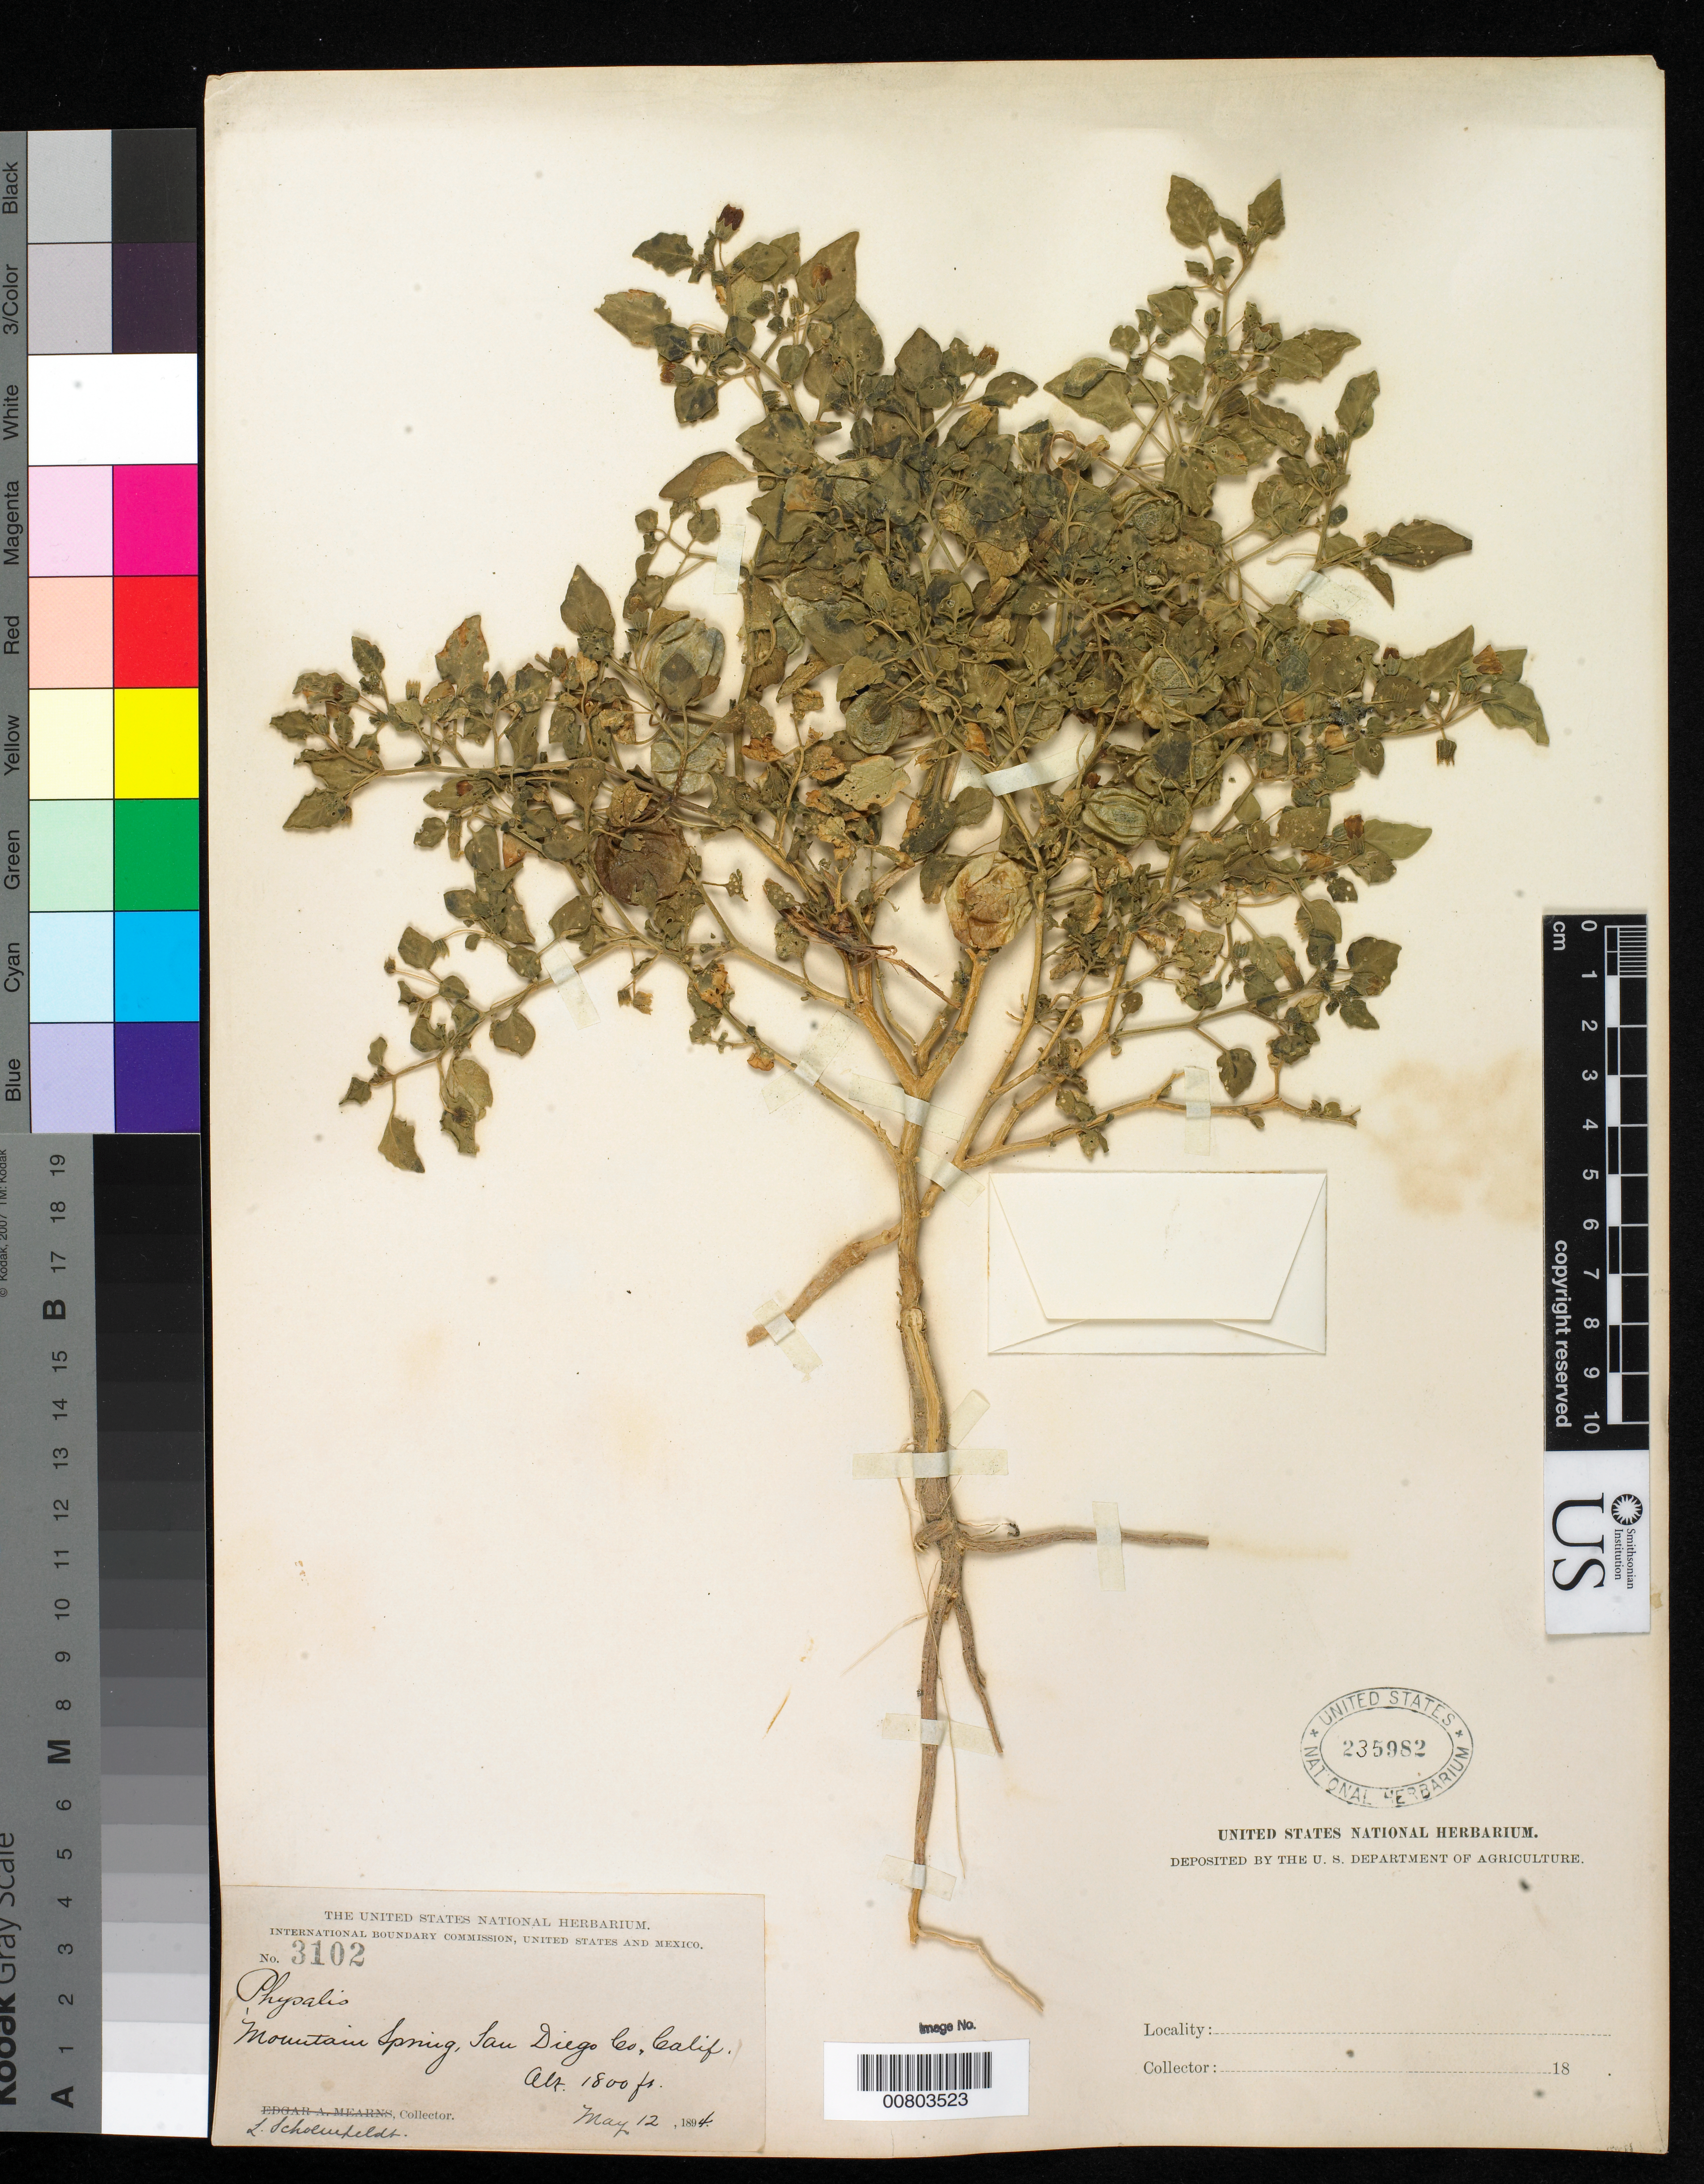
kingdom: Plantae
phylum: Tracheophyta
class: Magnoliopsida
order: Solanales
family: Solanaceae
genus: Physalis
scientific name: Physalis crassifolia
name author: Benth.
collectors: L. Schoenfeldt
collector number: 3102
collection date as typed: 12 May 1894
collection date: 1894-05-12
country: United States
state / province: California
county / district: San Diego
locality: Mountain Spring, San Diego County, California.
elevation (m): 549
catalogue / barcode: US 235982